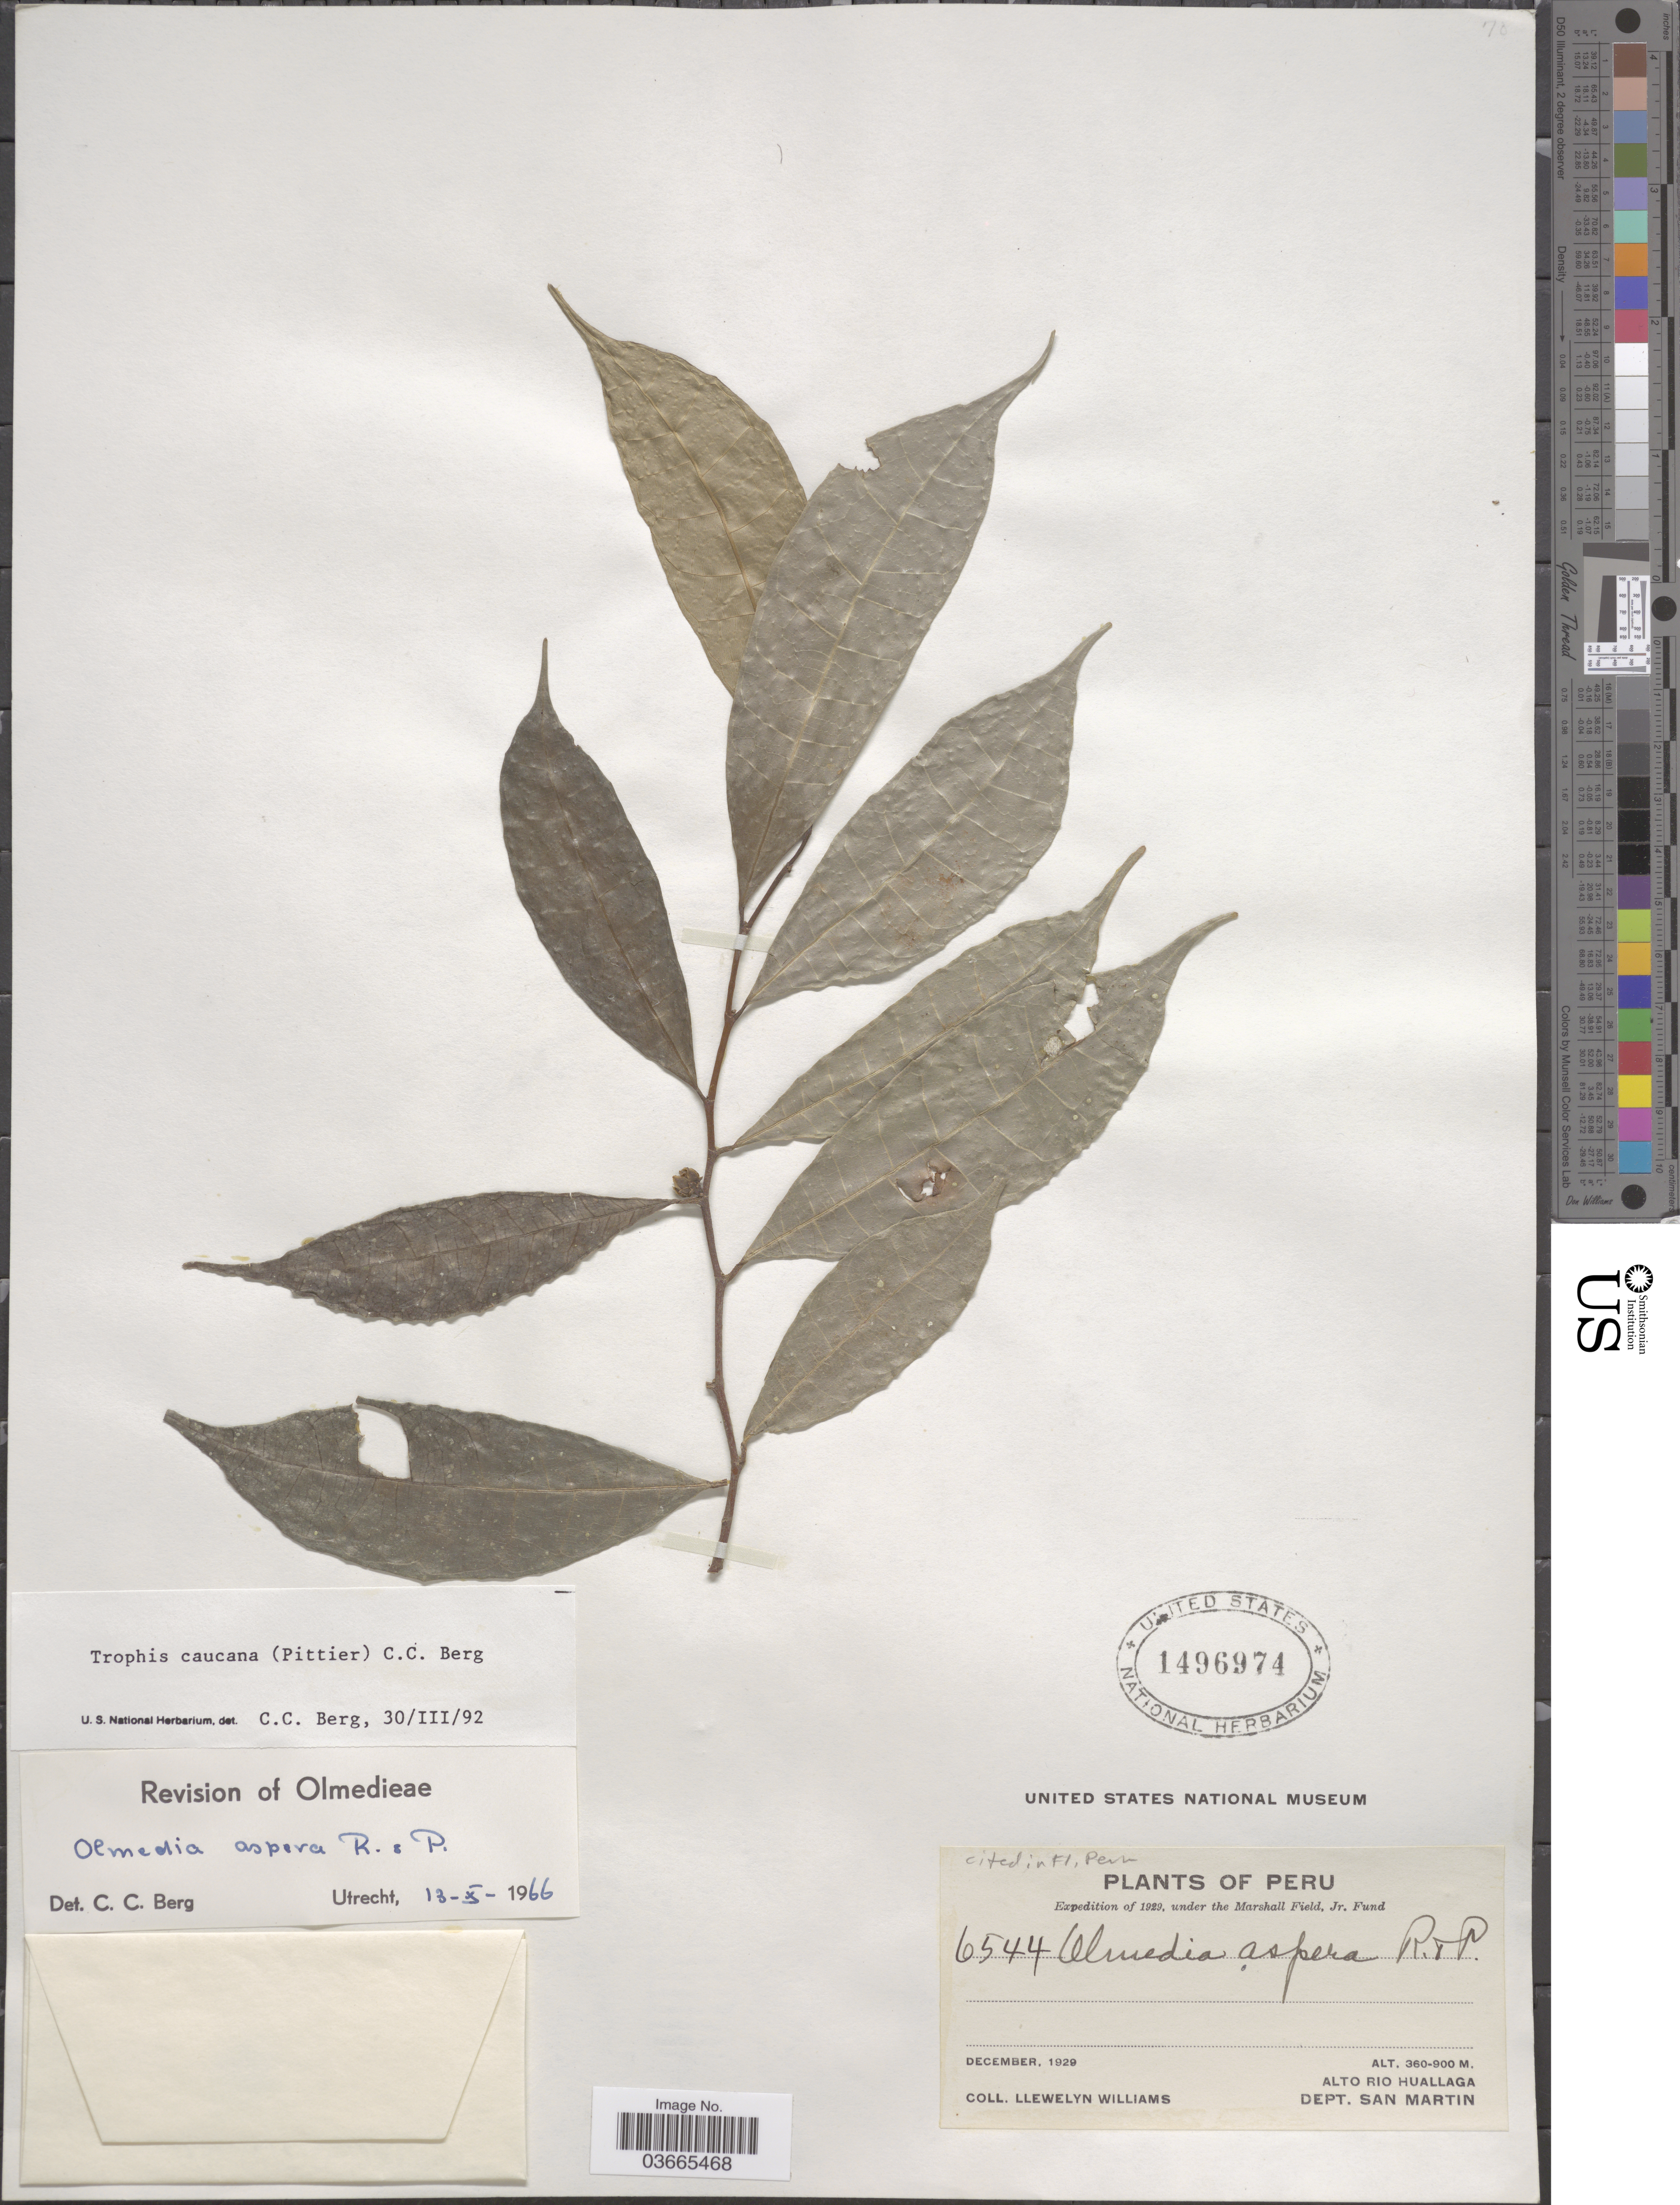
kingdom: Plantae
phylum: Tracheophyta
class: Magnoliopsida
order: Rosales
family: Moraceae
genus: Olmedia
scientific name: Olmedia aspera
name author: Ruiz & Pav.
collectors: Ll. Williams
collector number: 6544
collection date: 1929-12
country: Peru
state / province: San Martín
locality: Alto Rio Huallaga, Dept. San Martin.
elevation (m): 360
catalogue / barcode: US 1496974